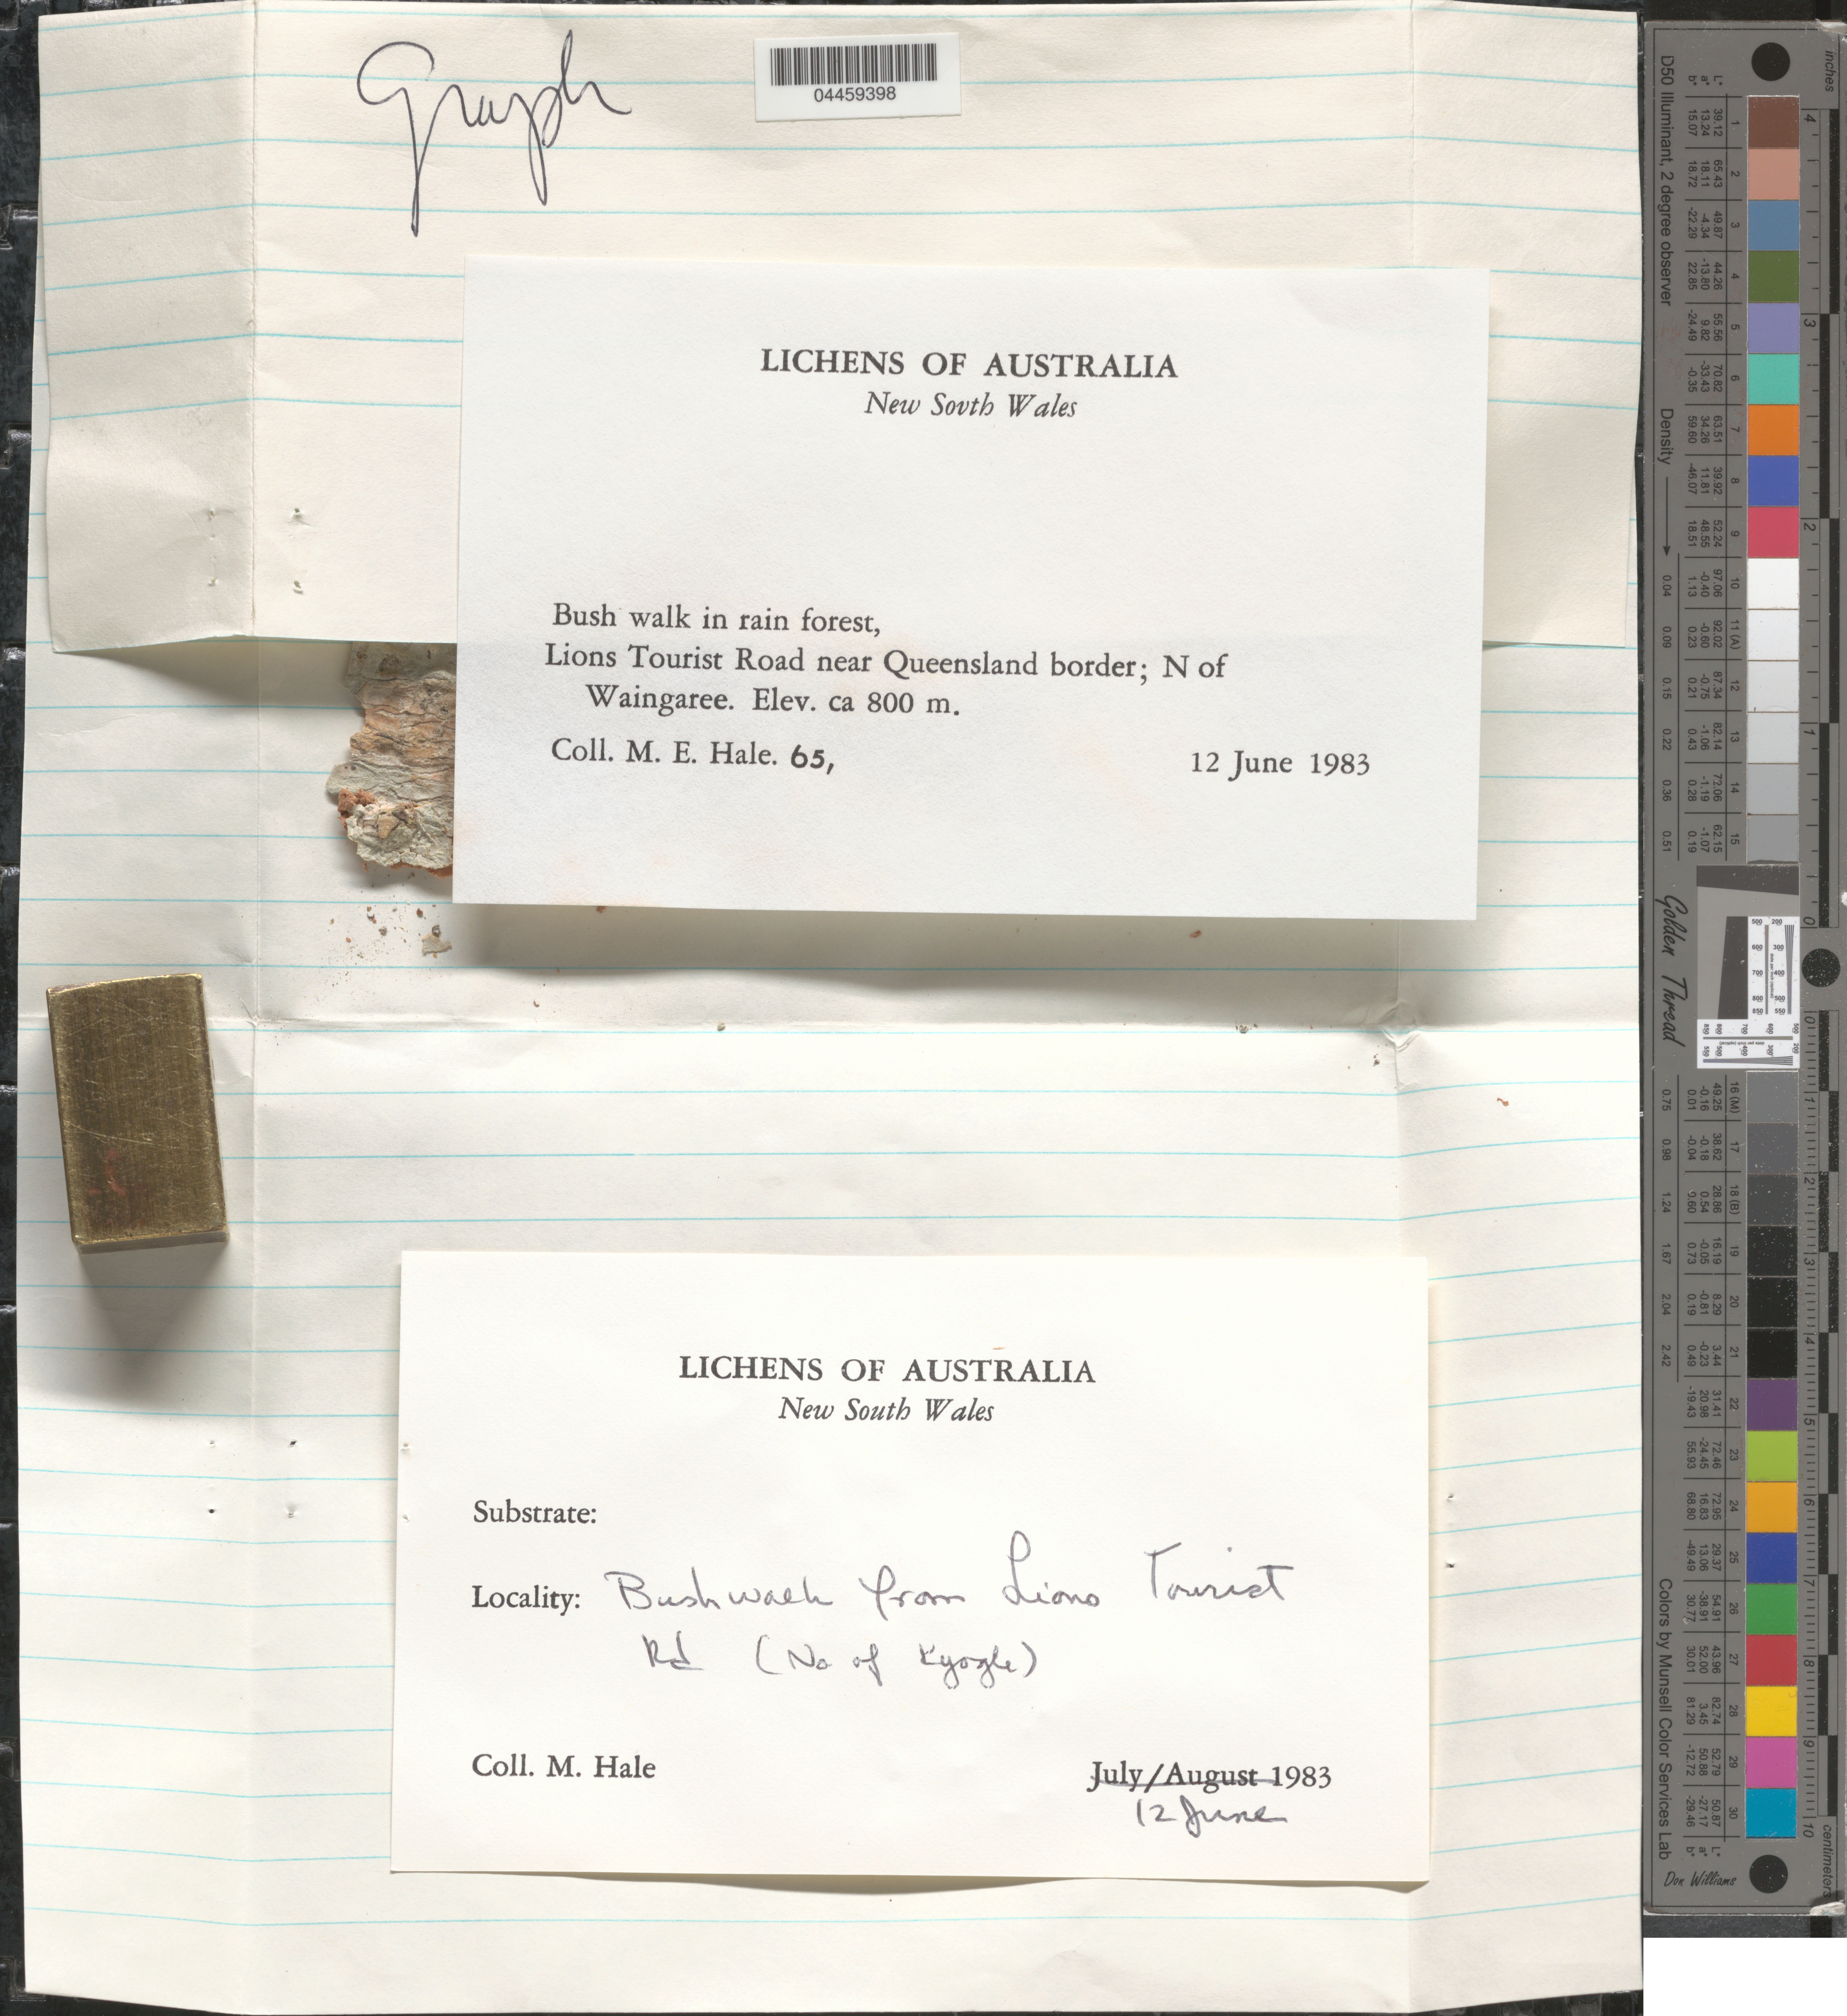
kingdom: Fungi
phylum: Ascomycota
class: Lecanoromycetes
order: Ostropales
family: Graphidaceae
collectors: M. Hale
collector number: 65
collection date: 1983-06-12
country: Australia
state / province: New South Wales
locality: Bush walk from Lions Tourist Rd. (No of Kyogle). Lions Tourist Road near Queensland border; N of Waingaree.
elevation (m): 800